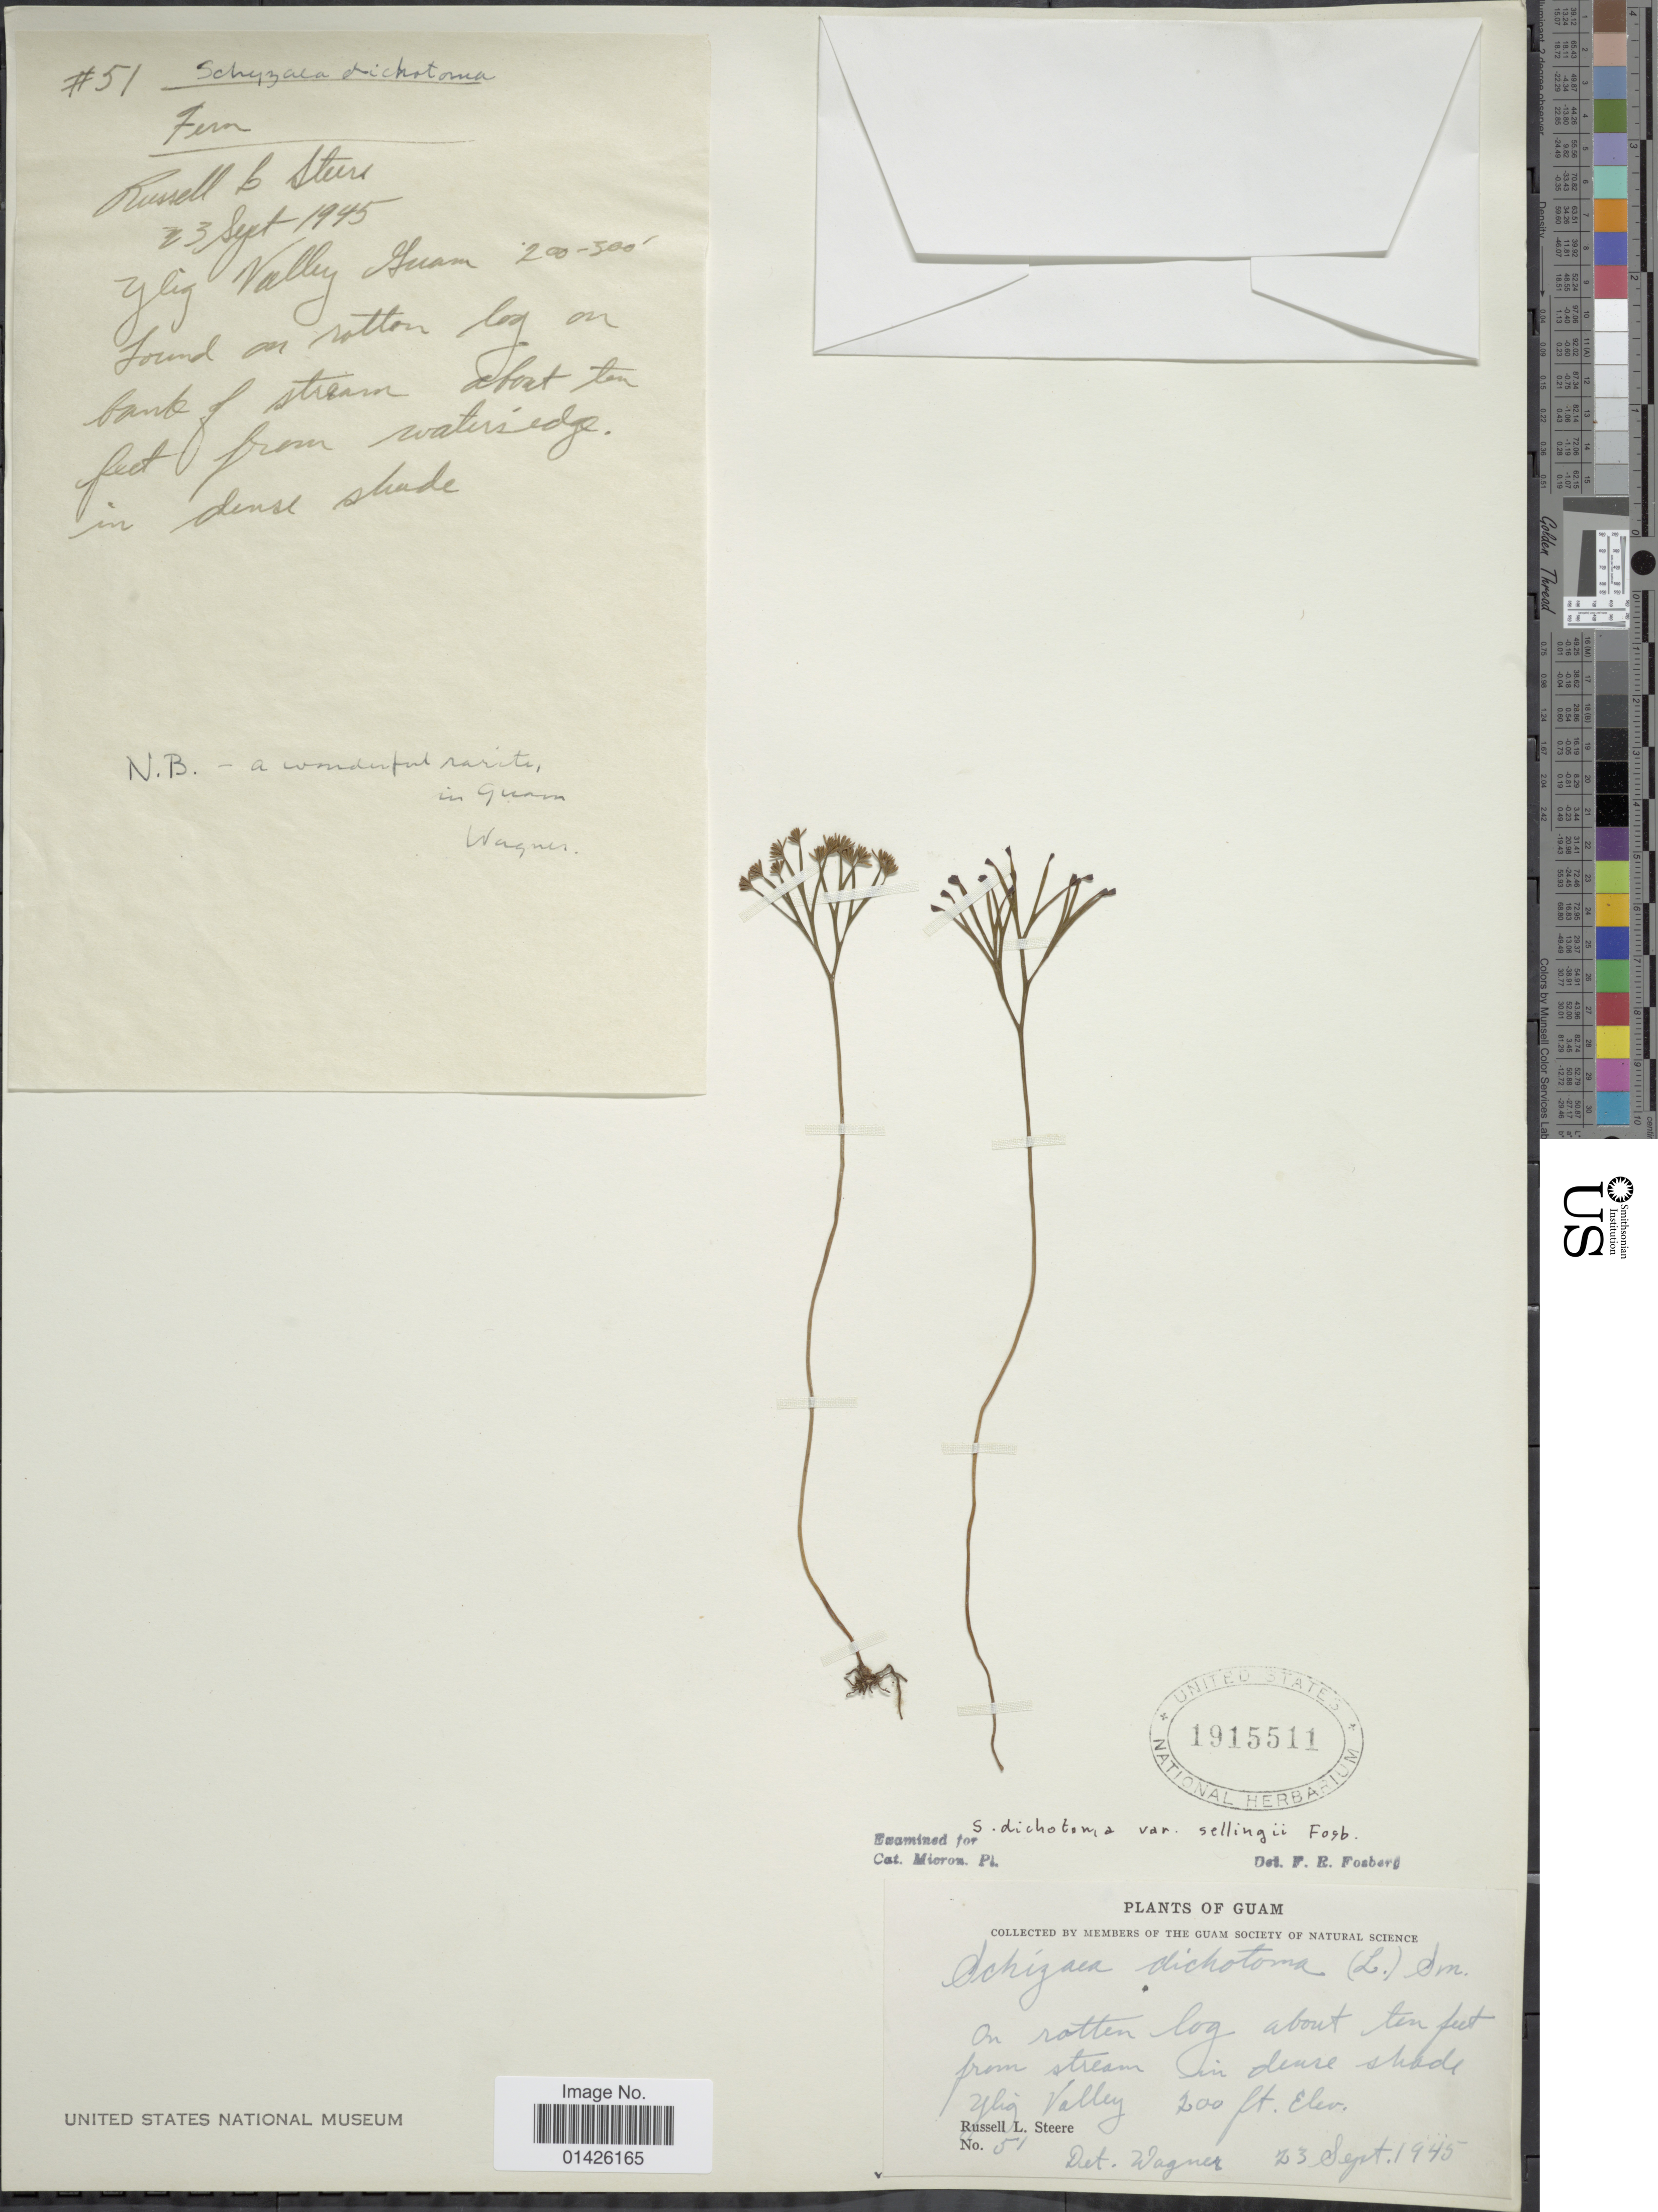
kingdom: Plantae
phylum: Tracheophyta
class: Polypodiopsida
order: Schizaeales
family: Schizaeaceae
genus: Schizaea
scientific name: Schizaea dichotoma var. sellingii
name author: Fosberg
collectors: R. L. Steere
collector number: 51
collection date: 1945-09-23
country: Guam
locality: In dense shade Ylig Valley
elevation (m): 61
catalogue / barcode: US 1915511